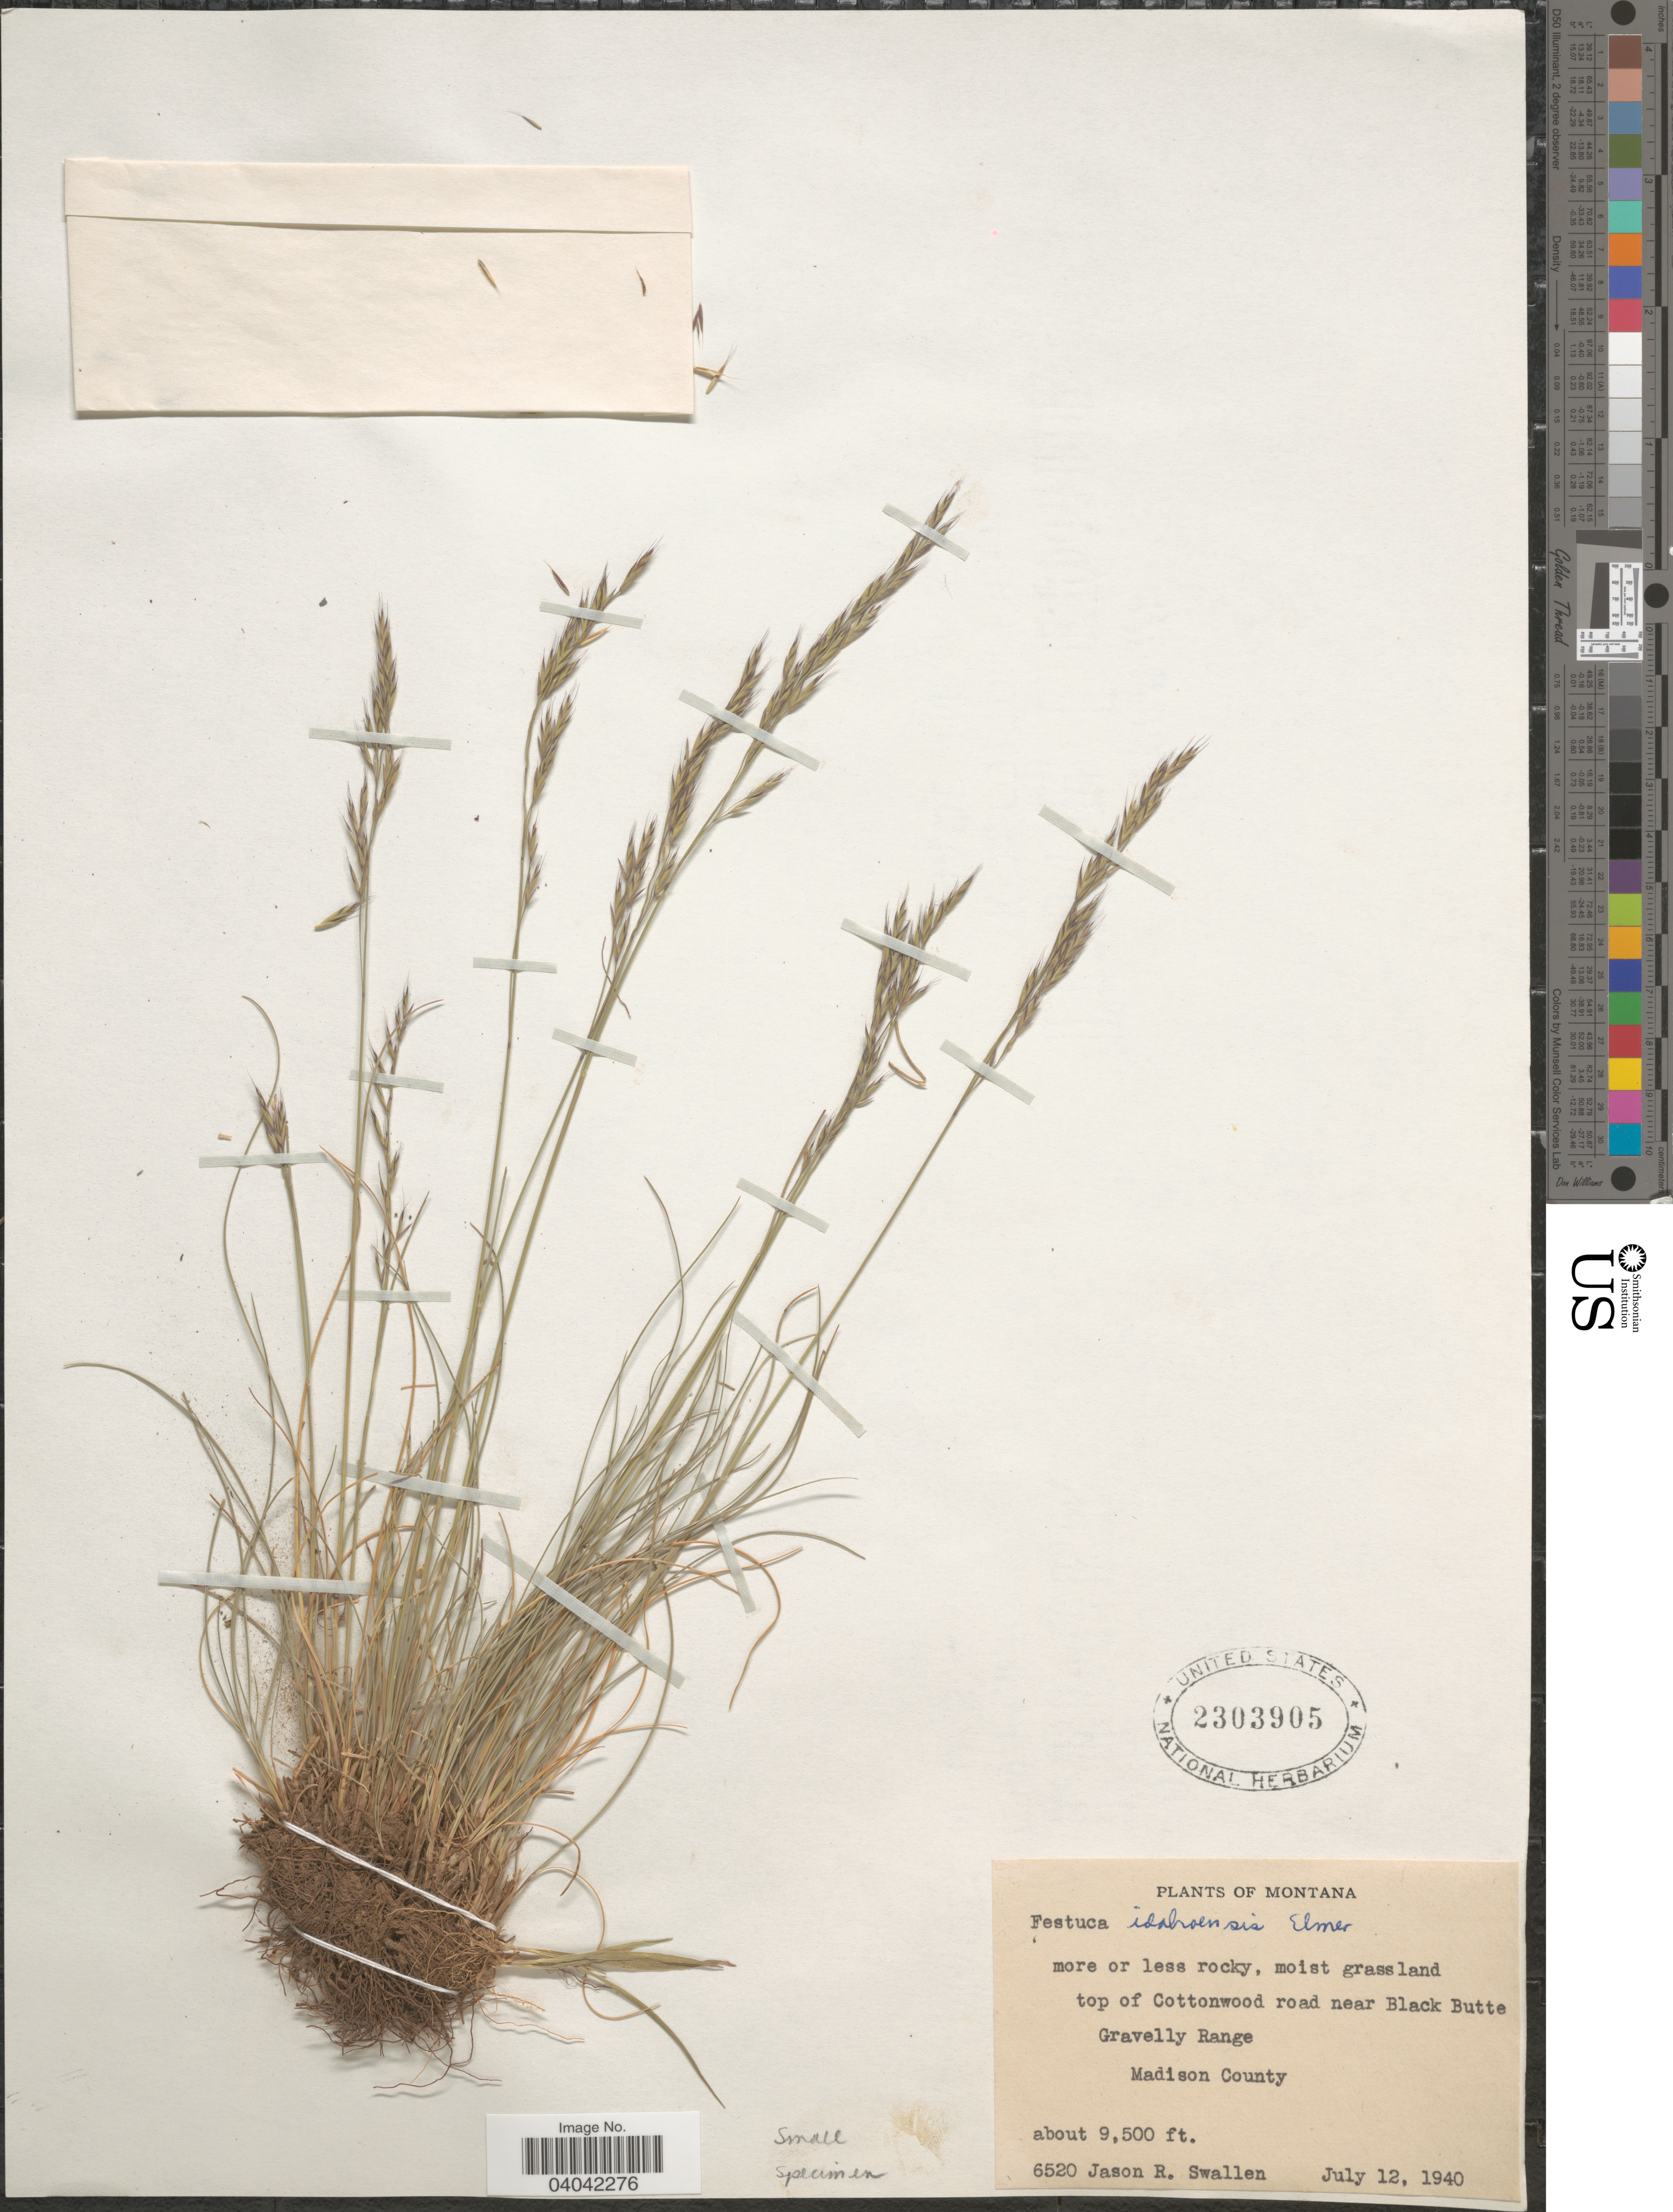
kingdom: Plantae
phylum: Tracheophyta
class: Liliopsida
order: Poales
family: Poaceae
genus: Festuca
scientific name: Festuca idahoensis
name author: Elmer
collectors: J. R. Swallen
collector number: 6520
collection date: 1940-07-12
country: United States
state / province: Montana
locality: Top of Cottonwood road near Black Butte. Gravelly Range. Madison County.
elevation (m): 2896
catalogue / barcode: US 2303905